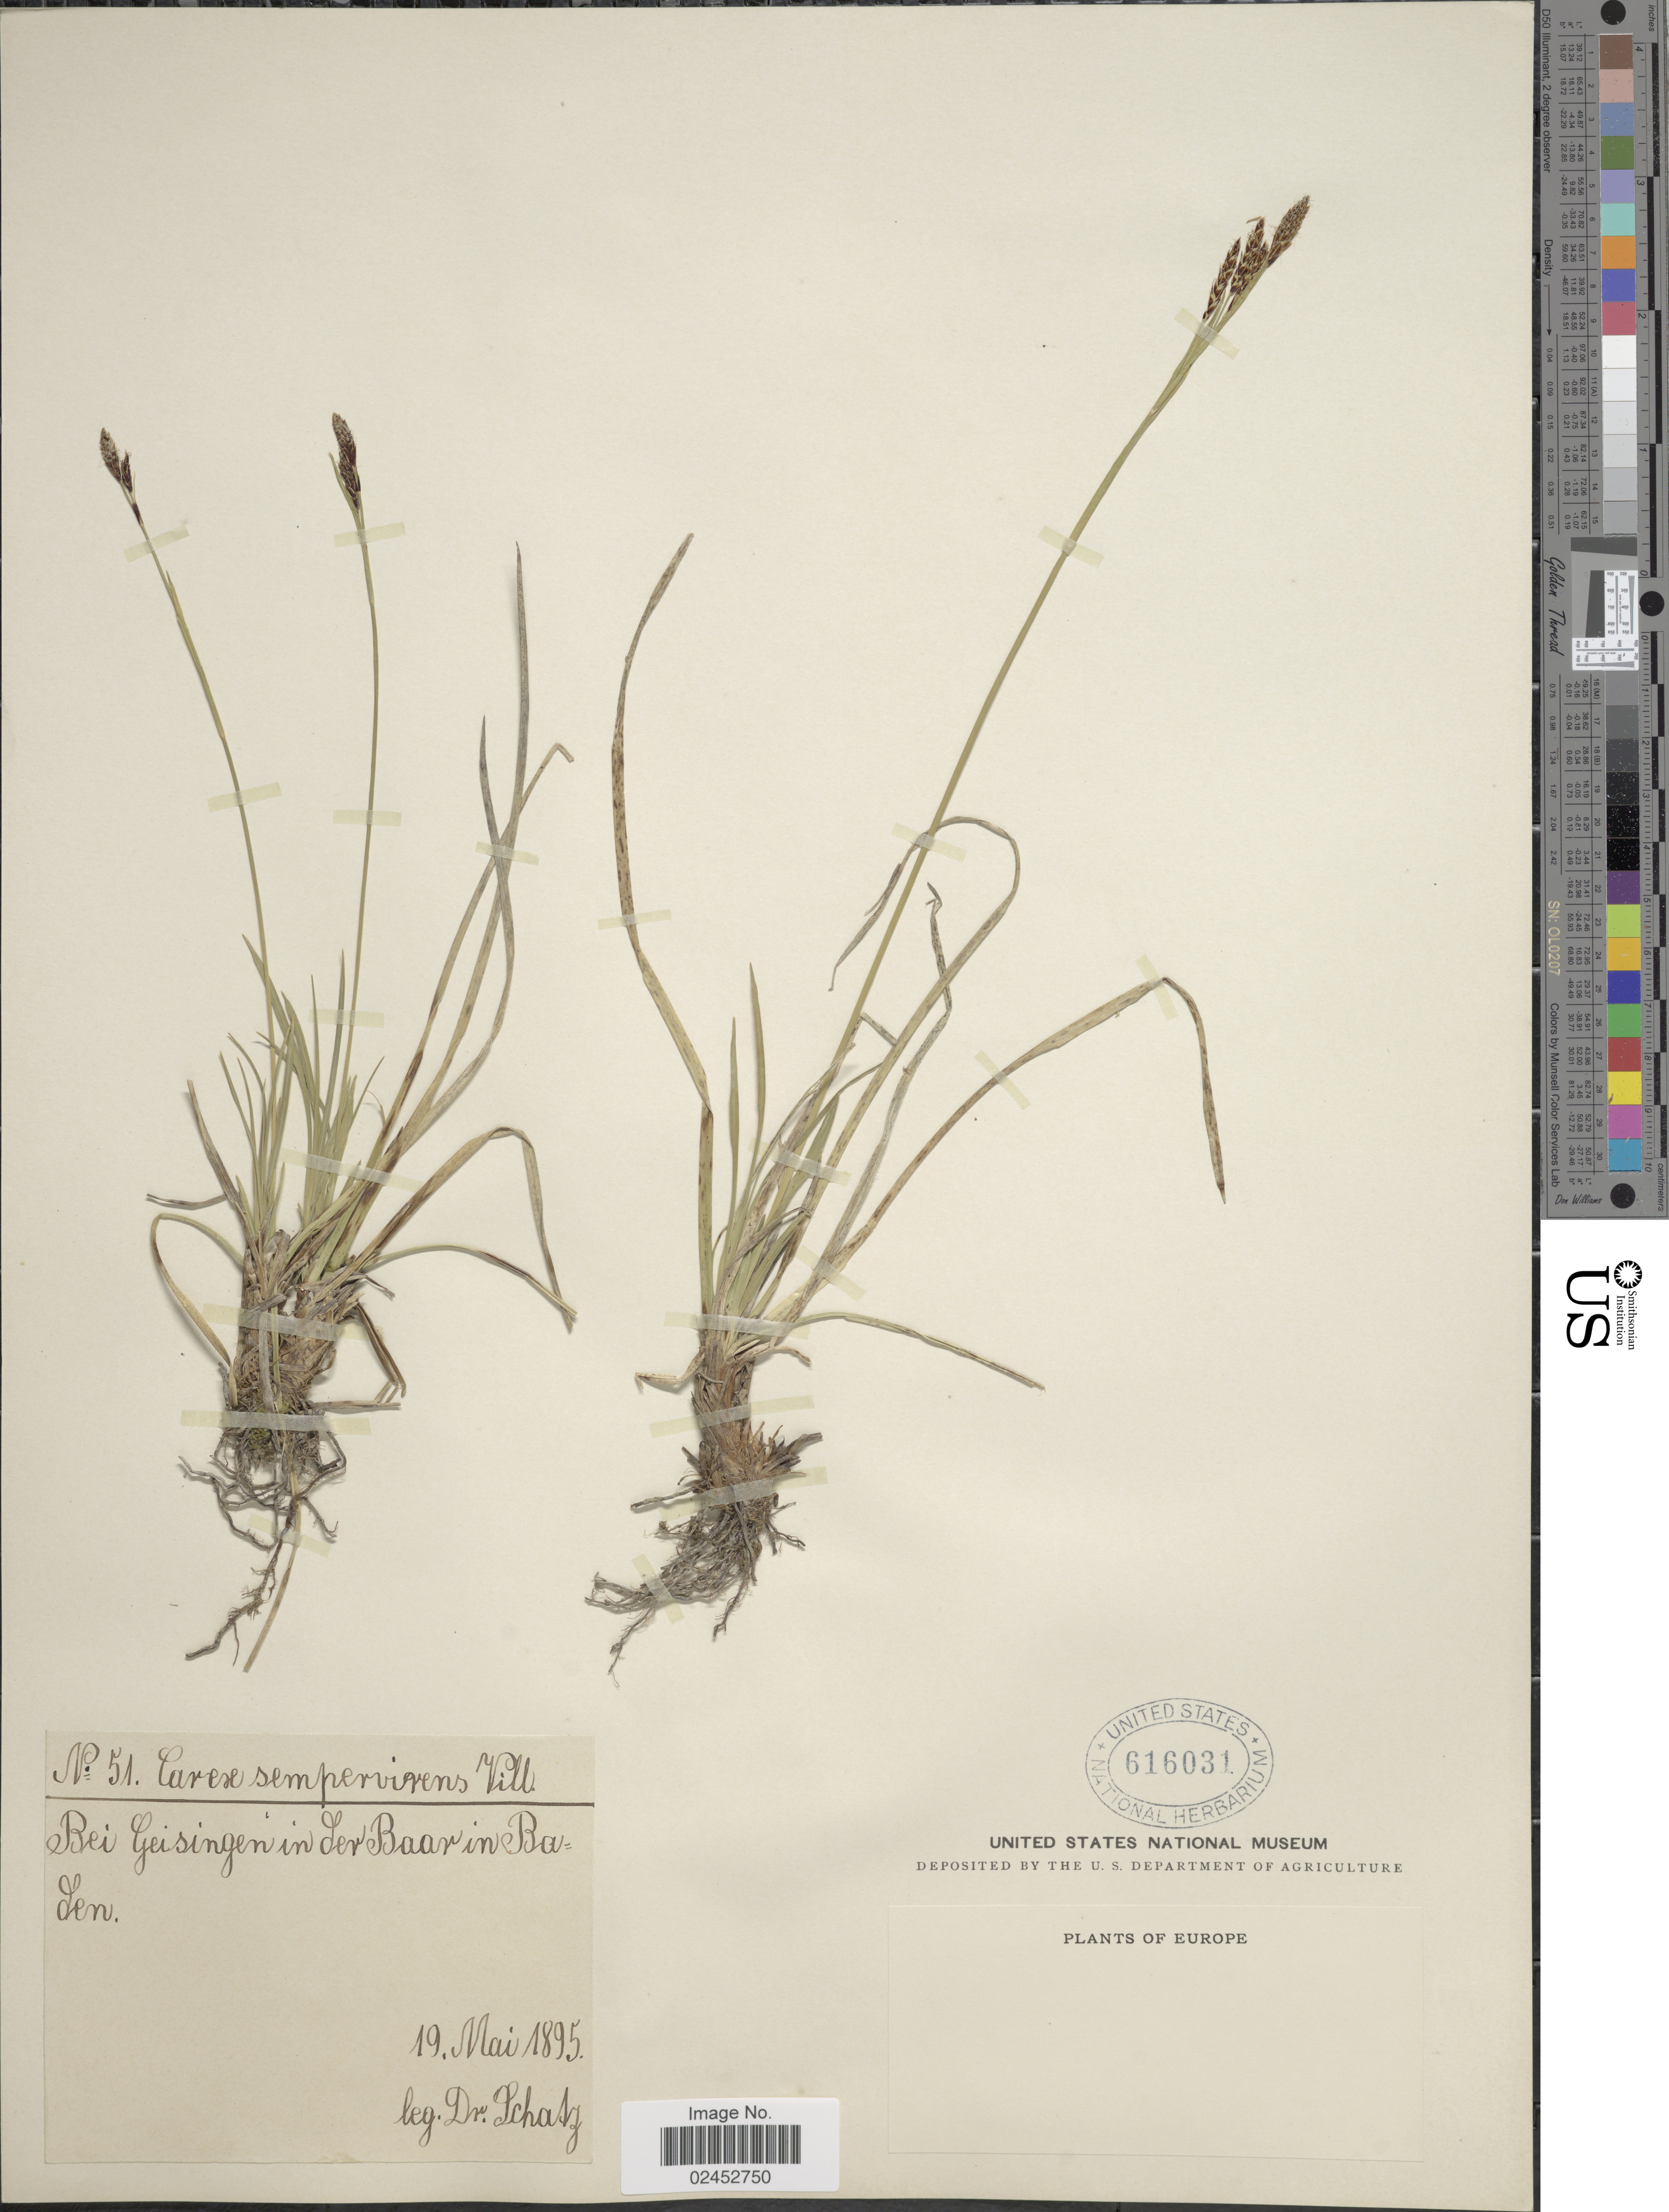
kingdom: Plantae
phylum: Tracheophyta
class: Liliopsida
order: Poales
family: Cyperaceae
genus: Carex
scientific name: Carex sempervirens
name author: Vill.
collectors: Schatz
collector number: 51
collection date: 1895-05-19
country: Germany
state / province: Baden-Württemberg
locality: Bei Geisingen in der Baar in Baden.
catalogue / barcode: US 616031